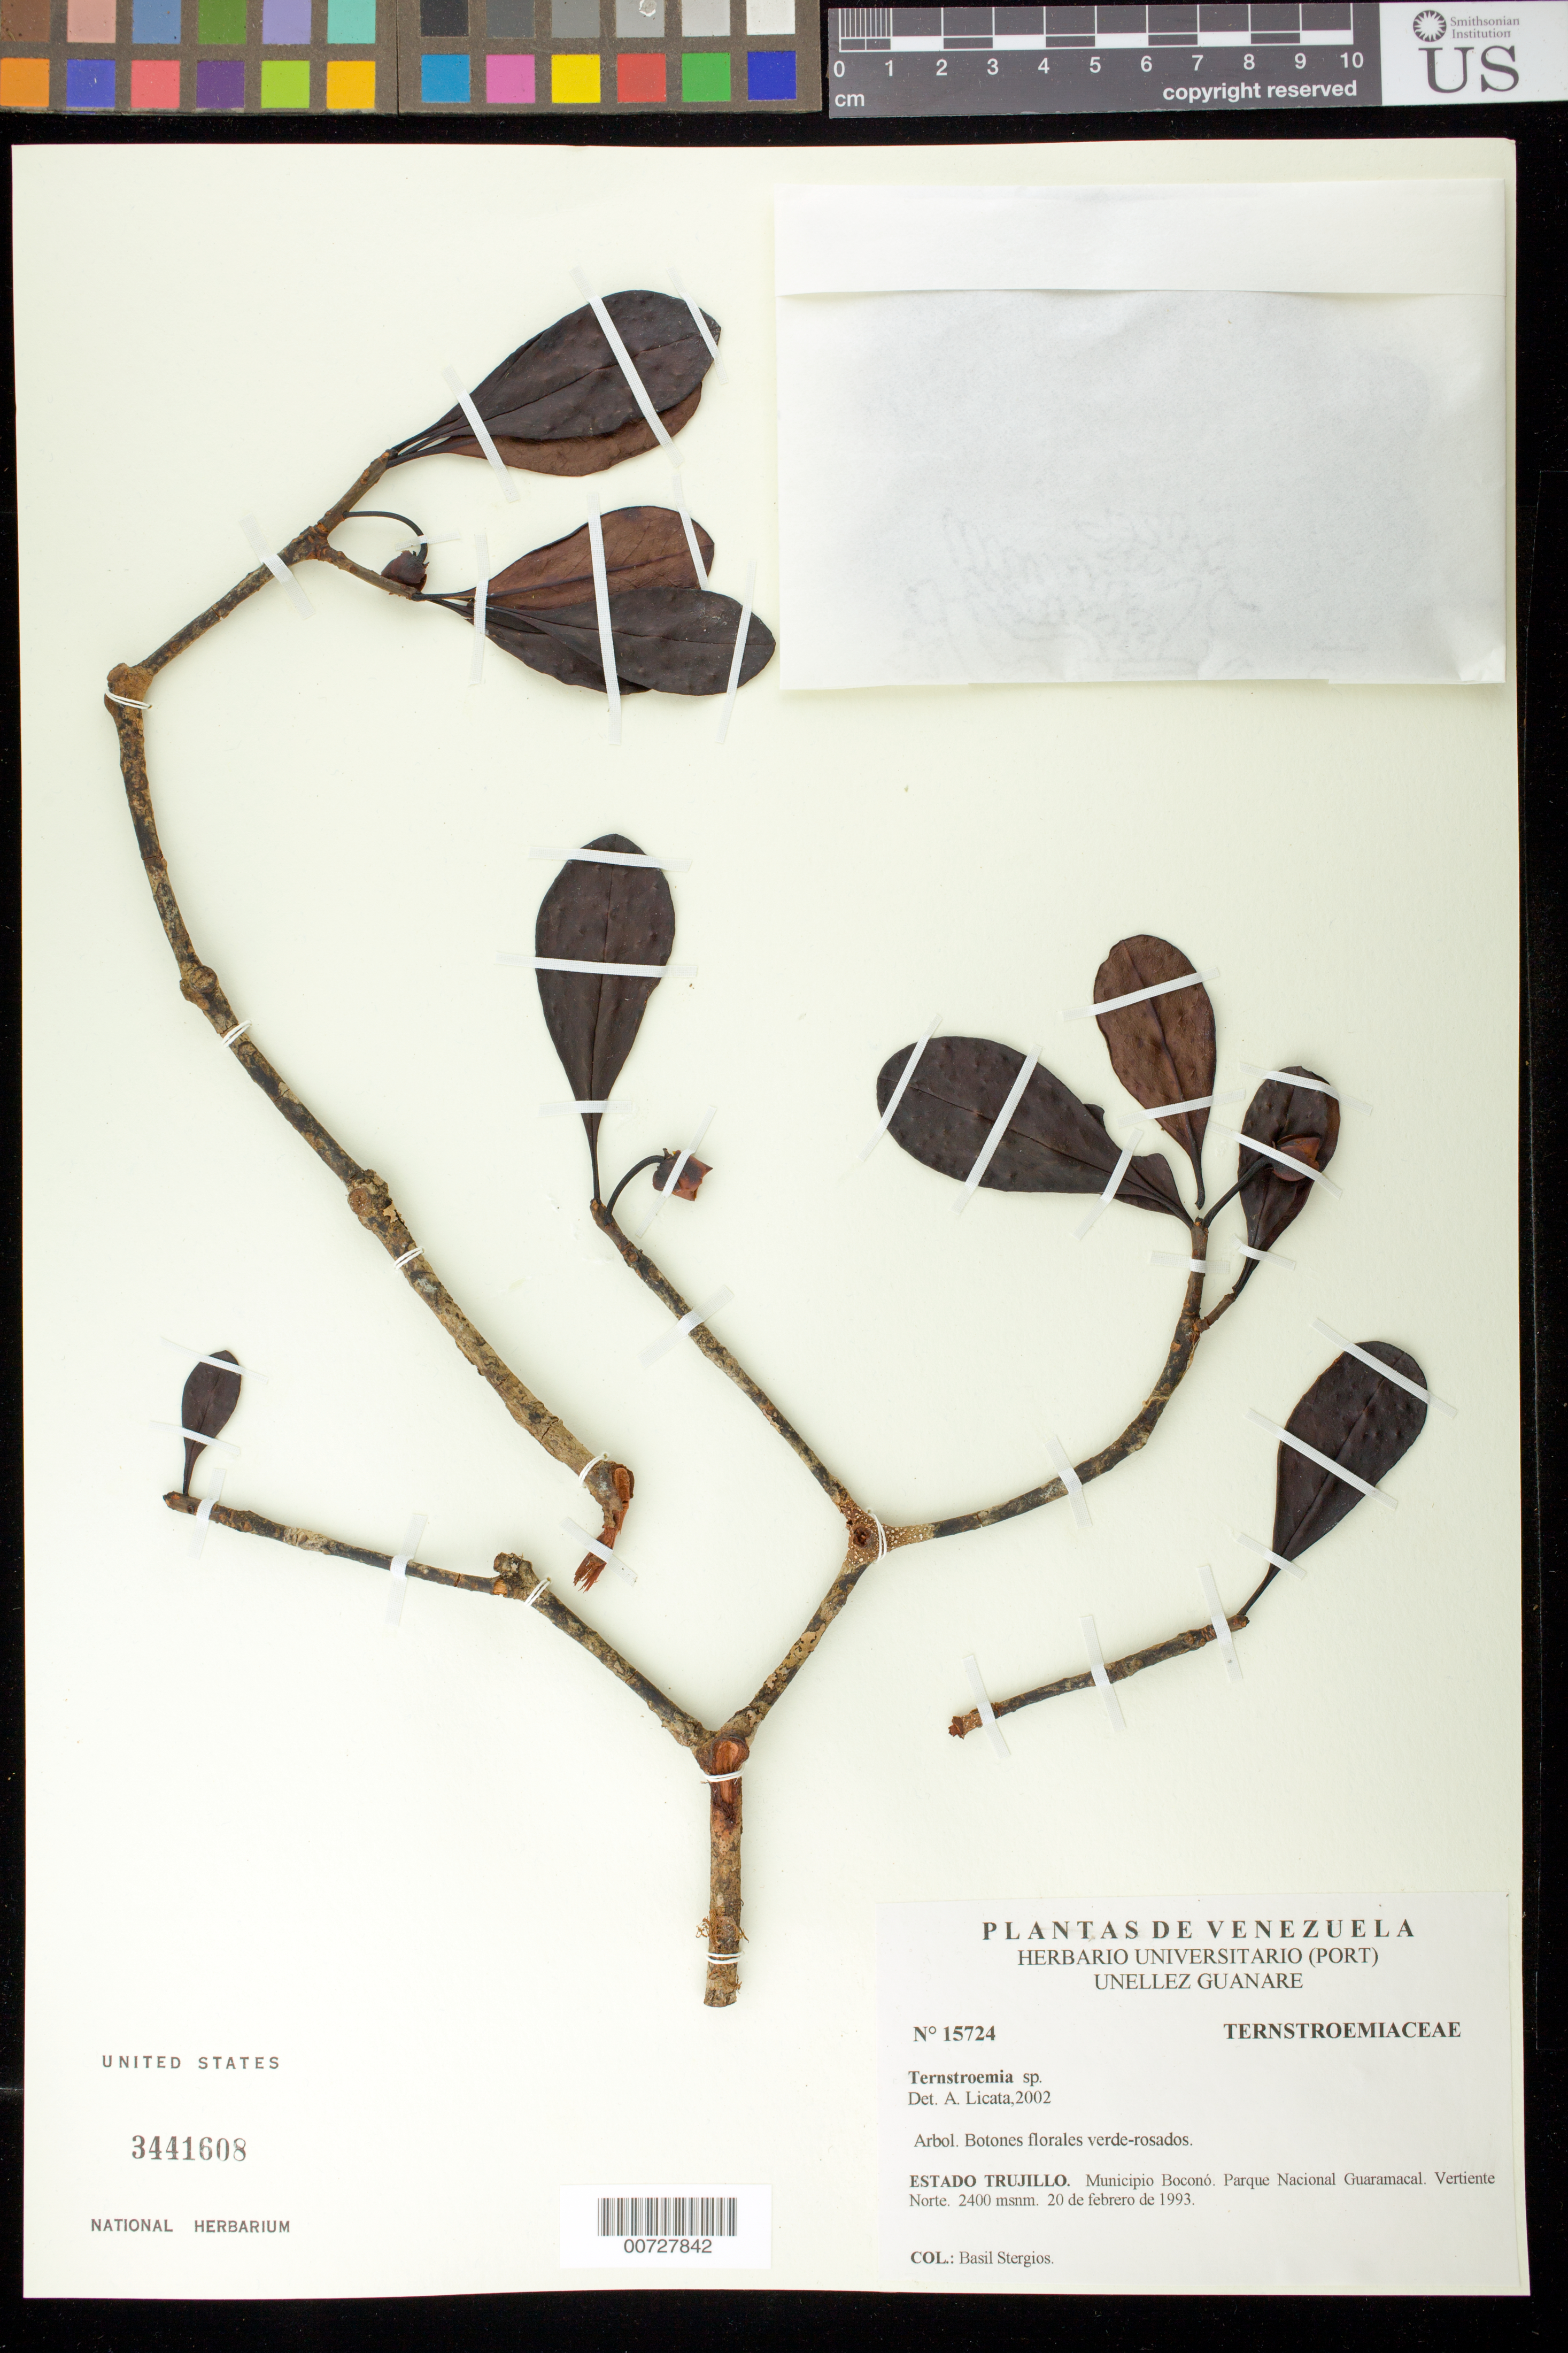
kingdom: Plantae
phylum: Tracheophyta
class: Magnoliopsida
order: Ericales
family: Pentaphylacaceae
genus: Ternstroemia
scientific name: Ternstroemia sp.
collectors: B. G. Stergios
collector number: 15724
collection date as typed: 20 Feb 1993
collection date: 1993-02-20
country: Venezuela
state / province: Trujillo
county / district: Boconó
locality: Parque Nacional Guaramacal, vertiente N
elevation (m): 2400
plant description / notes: PORT, US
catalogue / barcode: US 3441608